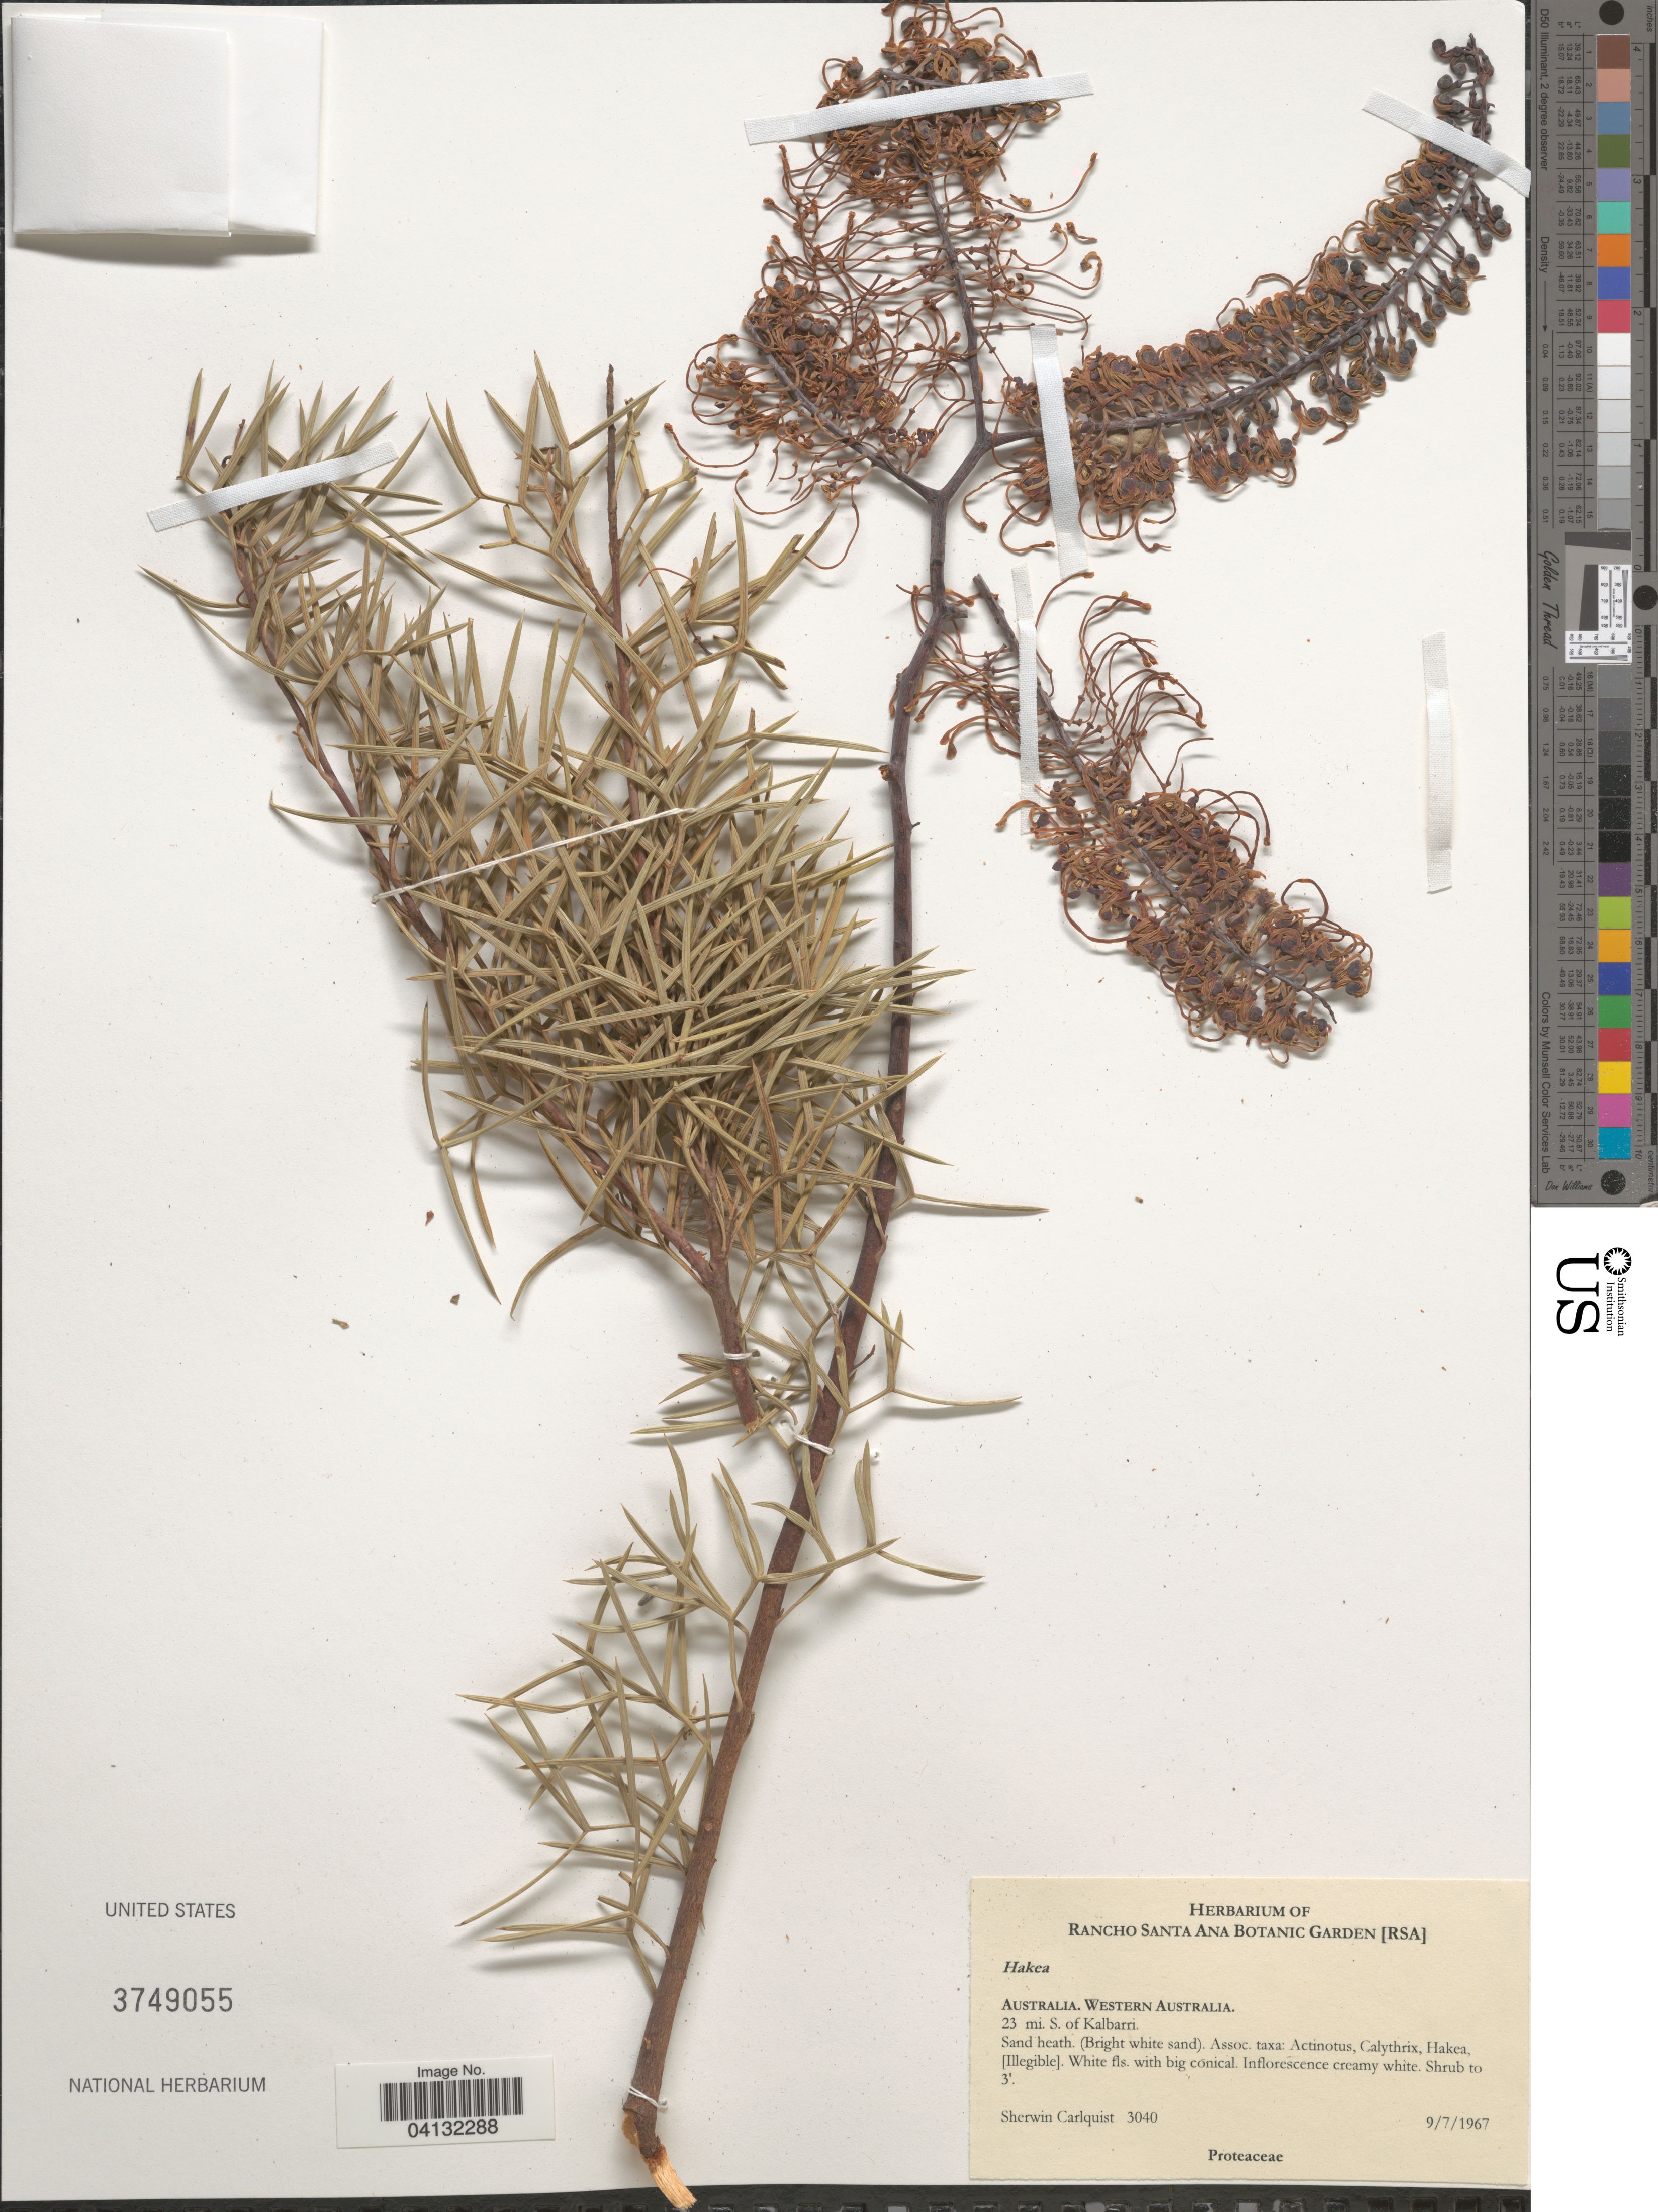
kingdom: Plantae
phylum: Tracheophyta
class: Magnoliopsida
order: Proteales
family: Proteaceae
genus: Hakea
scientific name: Hakea sp.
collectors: S. Carlquist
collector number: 3040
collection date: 1967-09-07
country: Australia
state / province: Western Australia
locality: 23 mi. S. of Kalbarri.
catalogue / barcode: US 3749055